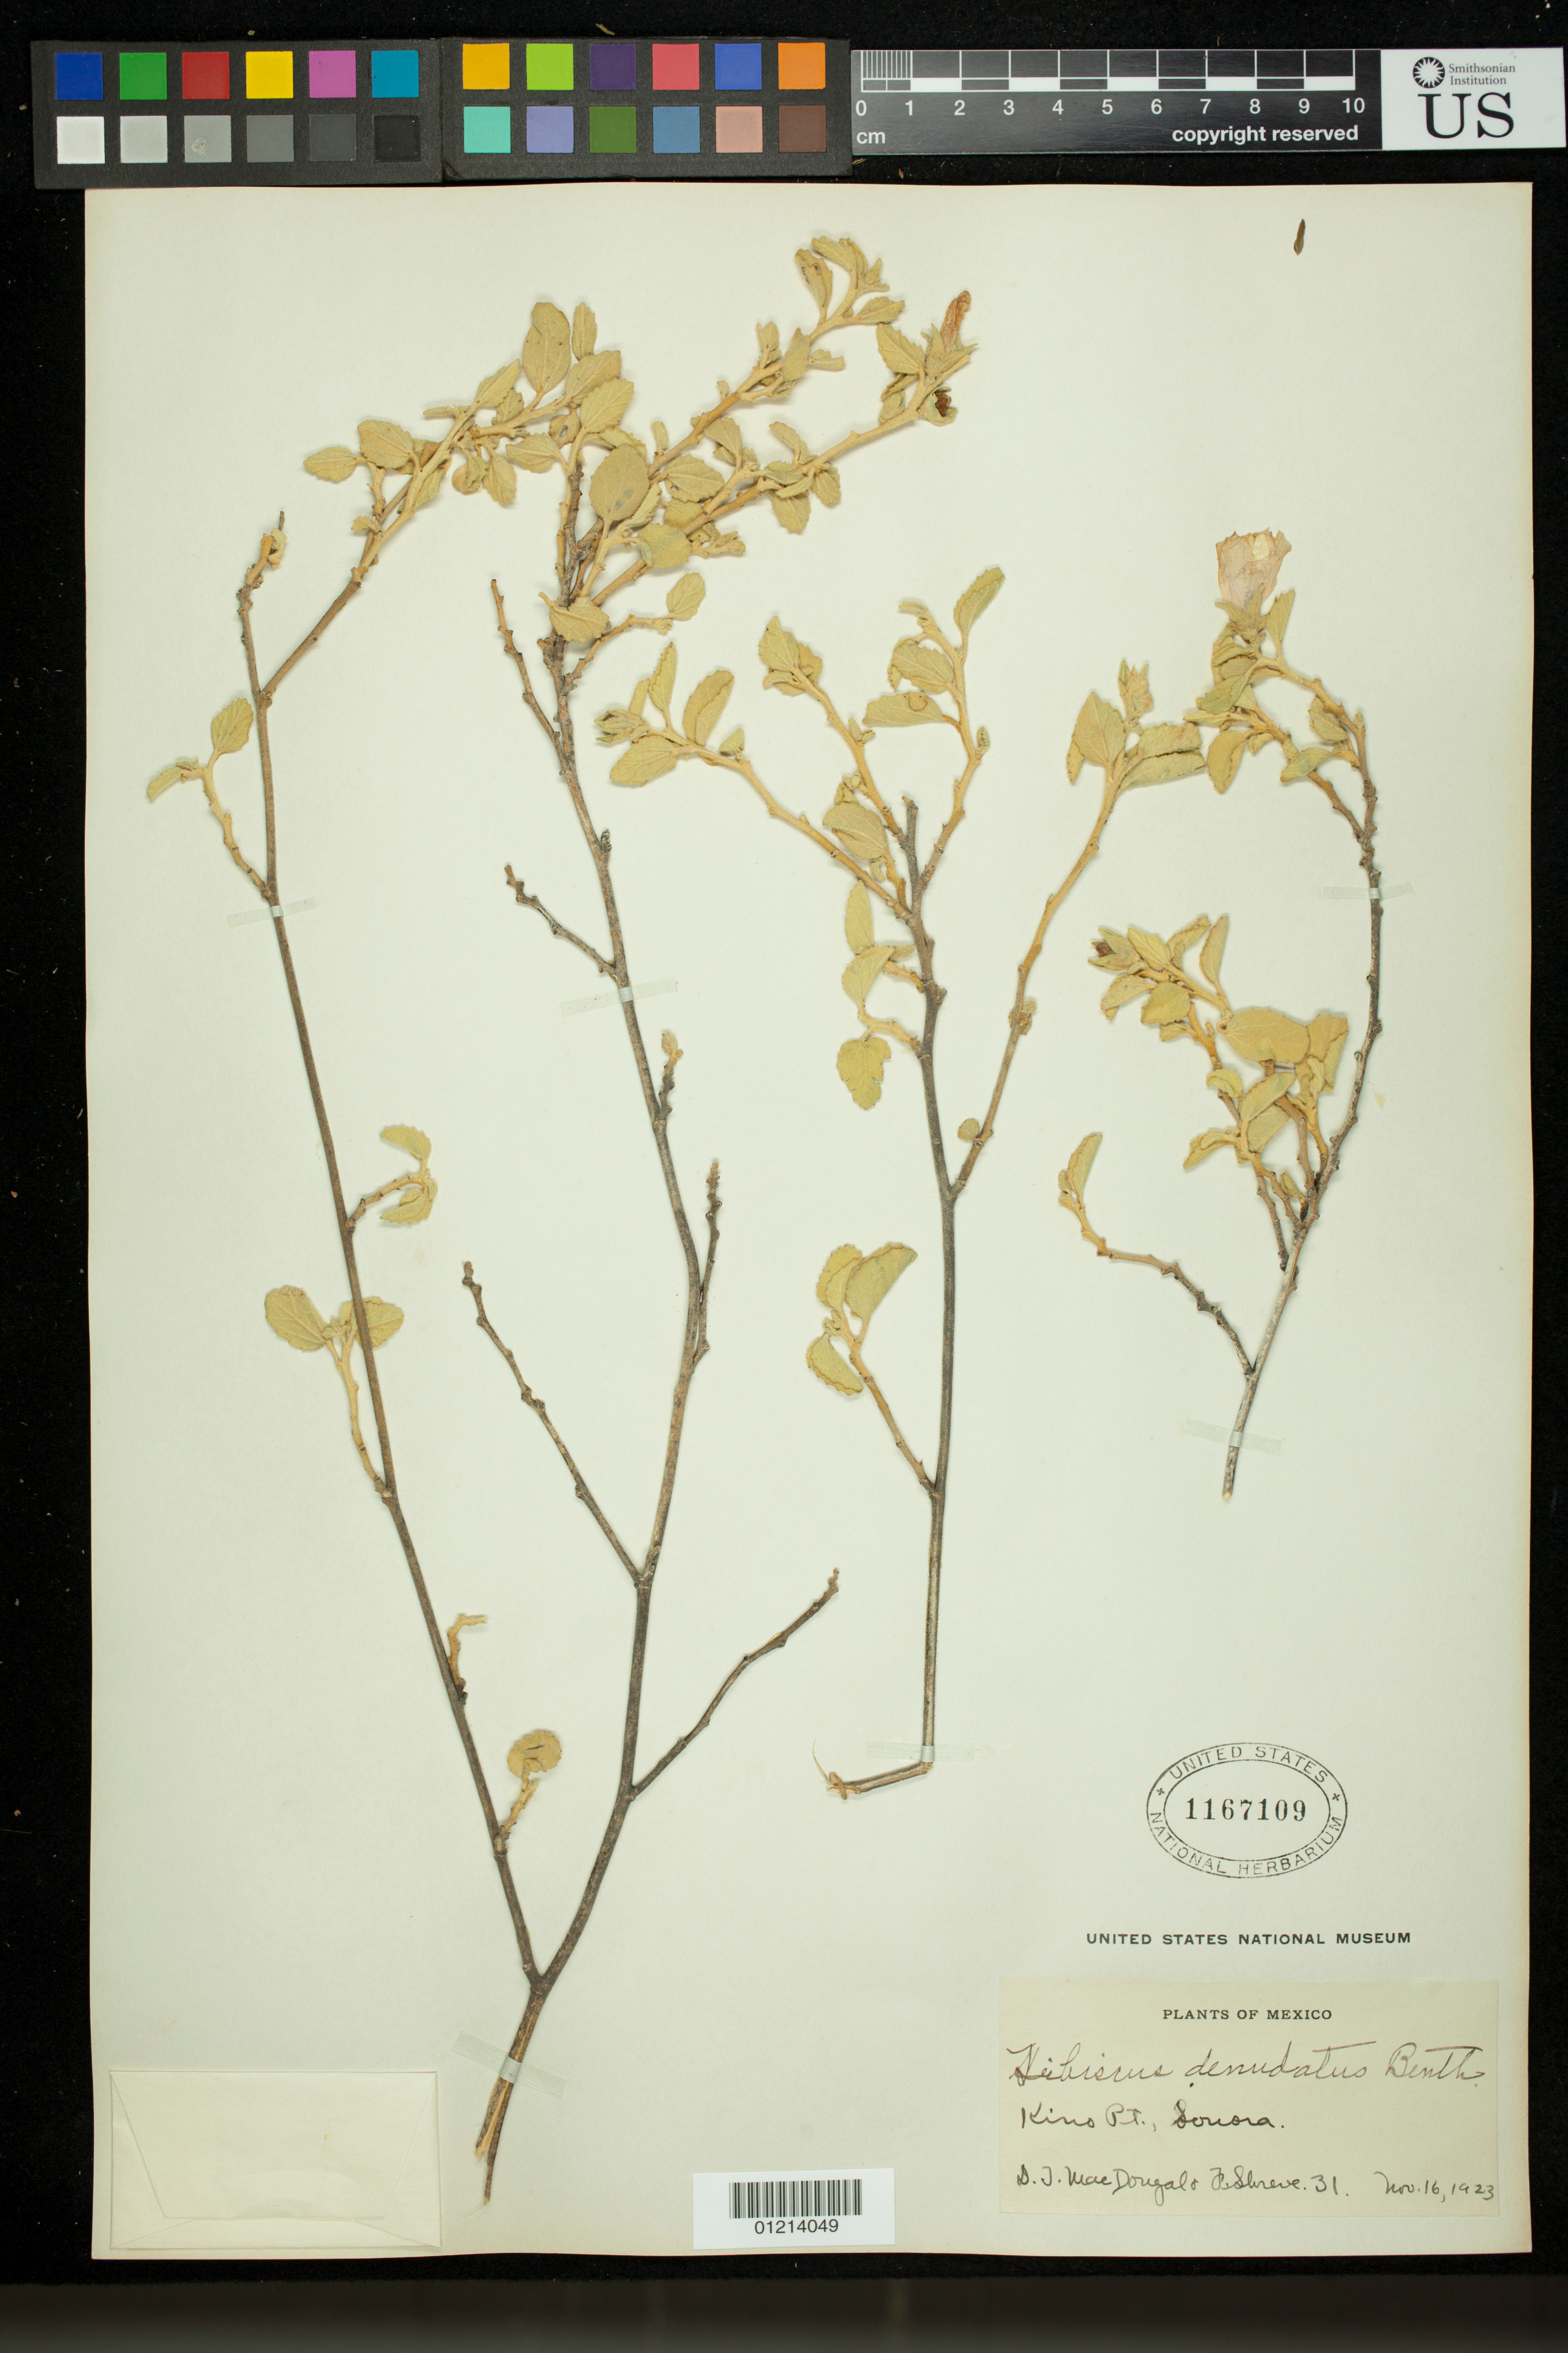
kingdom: Plantae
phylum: Tracheophyta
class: Magnoliopsida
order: Malvales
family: Malvaceae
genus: Hibiscus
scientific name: Hibiscus denudatus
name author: Benth.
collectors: D. T. MacDougal & F. Shreve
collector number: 31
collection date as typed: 16 Nov 1923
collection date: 1923-11-16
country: Mexico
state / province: Sonora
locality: Kino Pt., Sonora.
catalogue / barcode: US 1167109